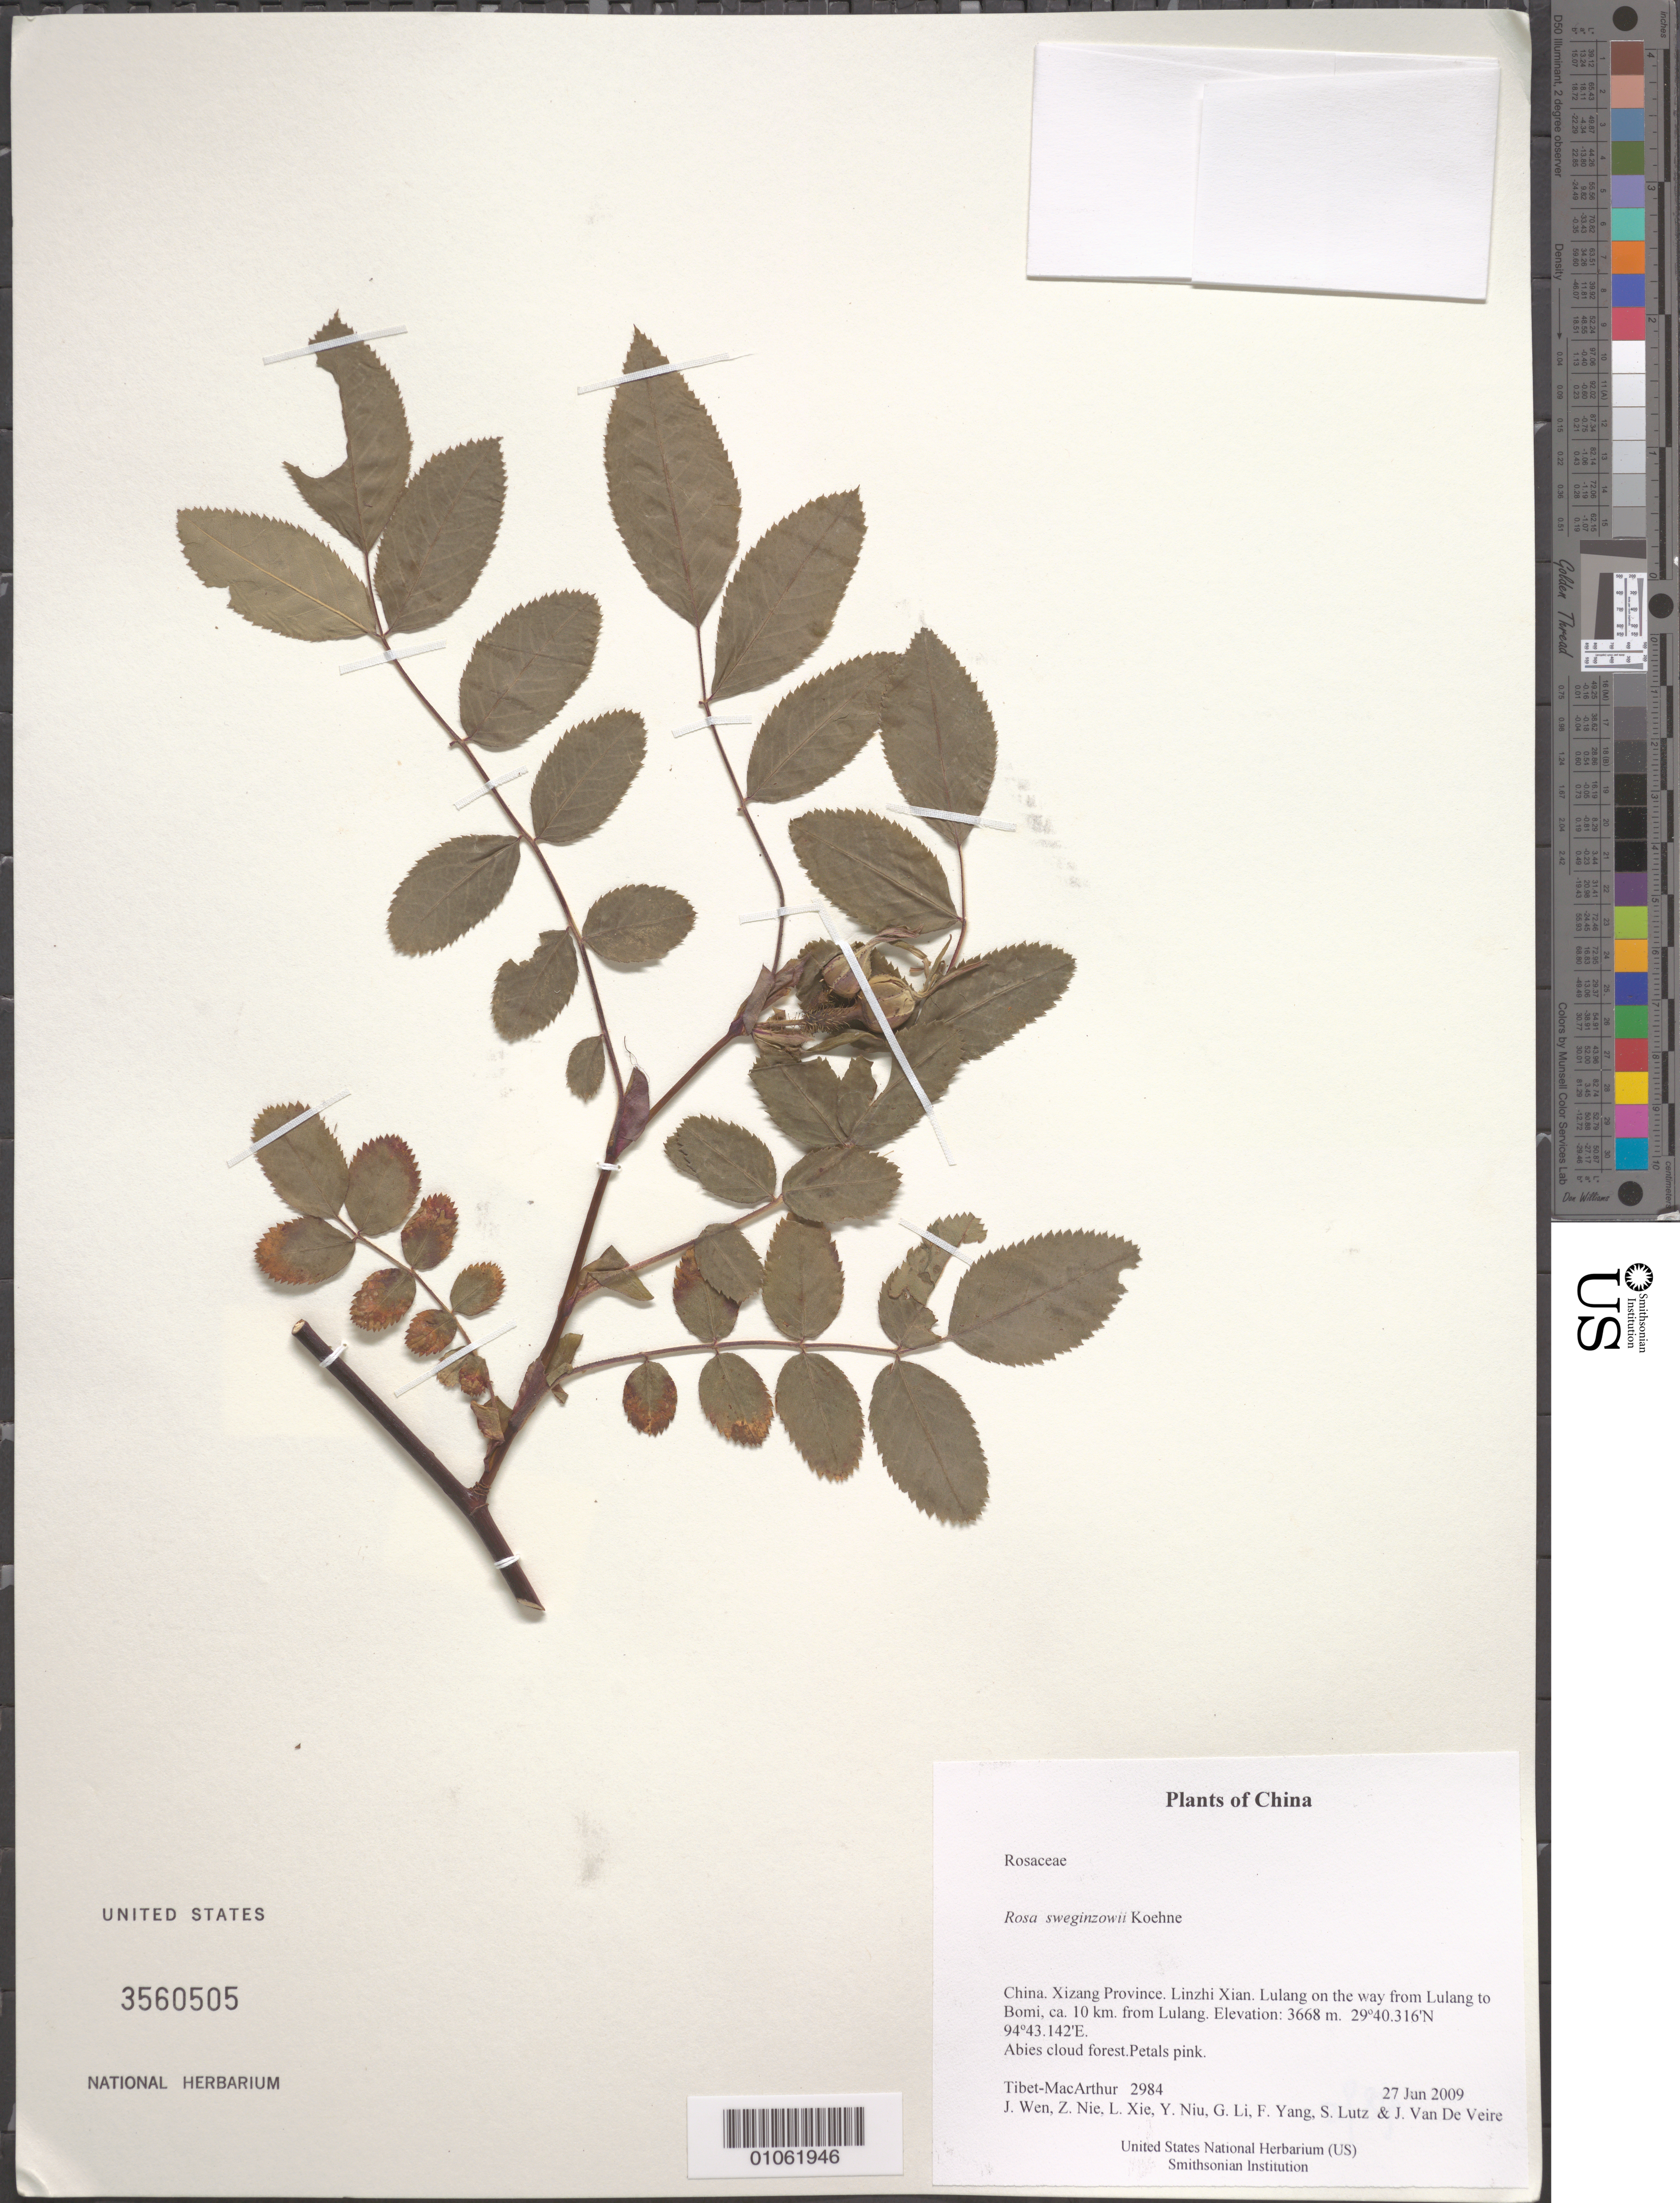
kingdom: Plantae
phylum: Tracheophyta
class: Magnoliopsida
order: Rosales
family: Rosaceae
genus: Rosa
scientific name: Rosa sweginzowii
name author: Koehne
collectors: Tibet-MacArthur, J. Wen, Z. Nie, L. Xie, Y. Niu, G. Li, F. Yang, S. Lutz & J. Van De Veire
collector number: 2984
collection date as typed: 27 Jun 2009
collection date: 2009-06-27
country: China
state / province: Xizang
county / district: Linzhi Xian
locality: Lulang on the way from Lulang to Bomi, ca. 10 km. from Lulang.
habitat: Abies cloud forest.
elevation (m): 3668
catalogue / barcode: US 3560505